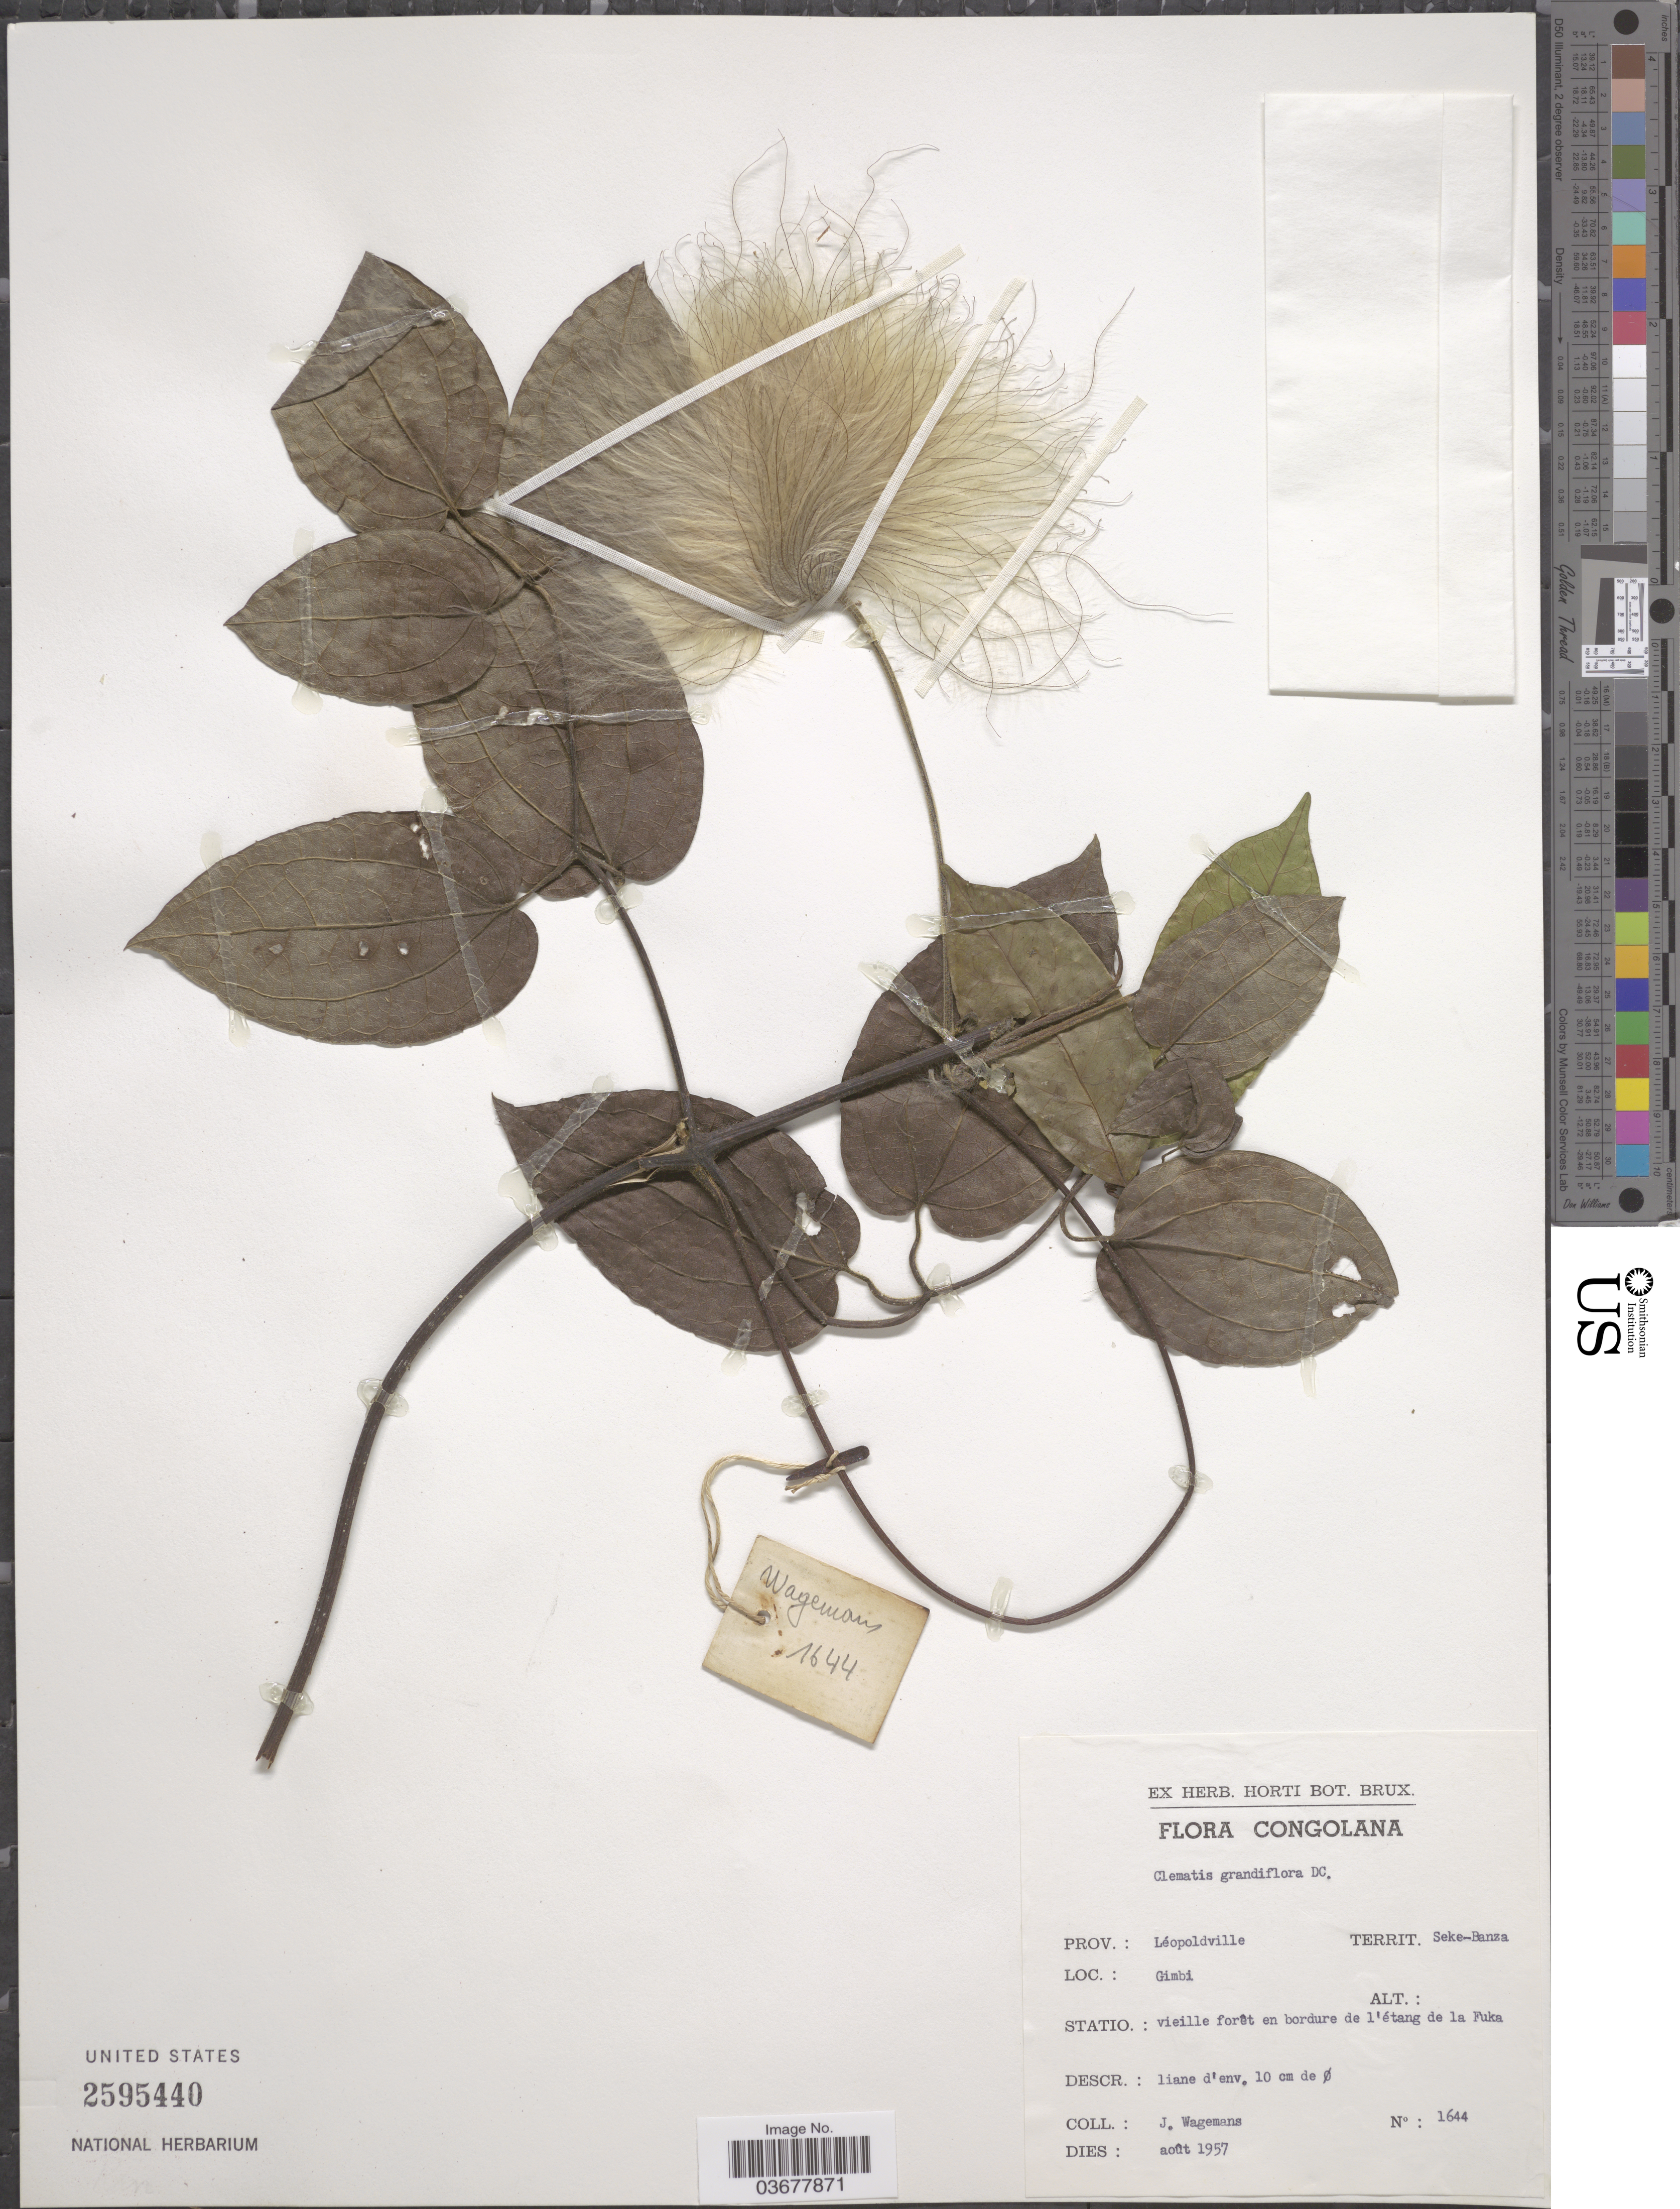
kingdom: Plantae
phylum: Tracheophyta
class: Magnoliopsida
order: Ranunculales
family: Ranunculaceae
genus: Clematis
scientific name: Clematis grandiflora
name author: DC.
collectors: J. Wagemans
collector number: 1644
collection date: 1957-08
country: Congo, Democratic Republic of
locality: Congolana. Prov.: Léopoldville. Territ. Seke-Banza. Gimbi. Statio.: vieille forêt en bordure de l'étang de la Fuka.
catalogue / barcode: US 2595440